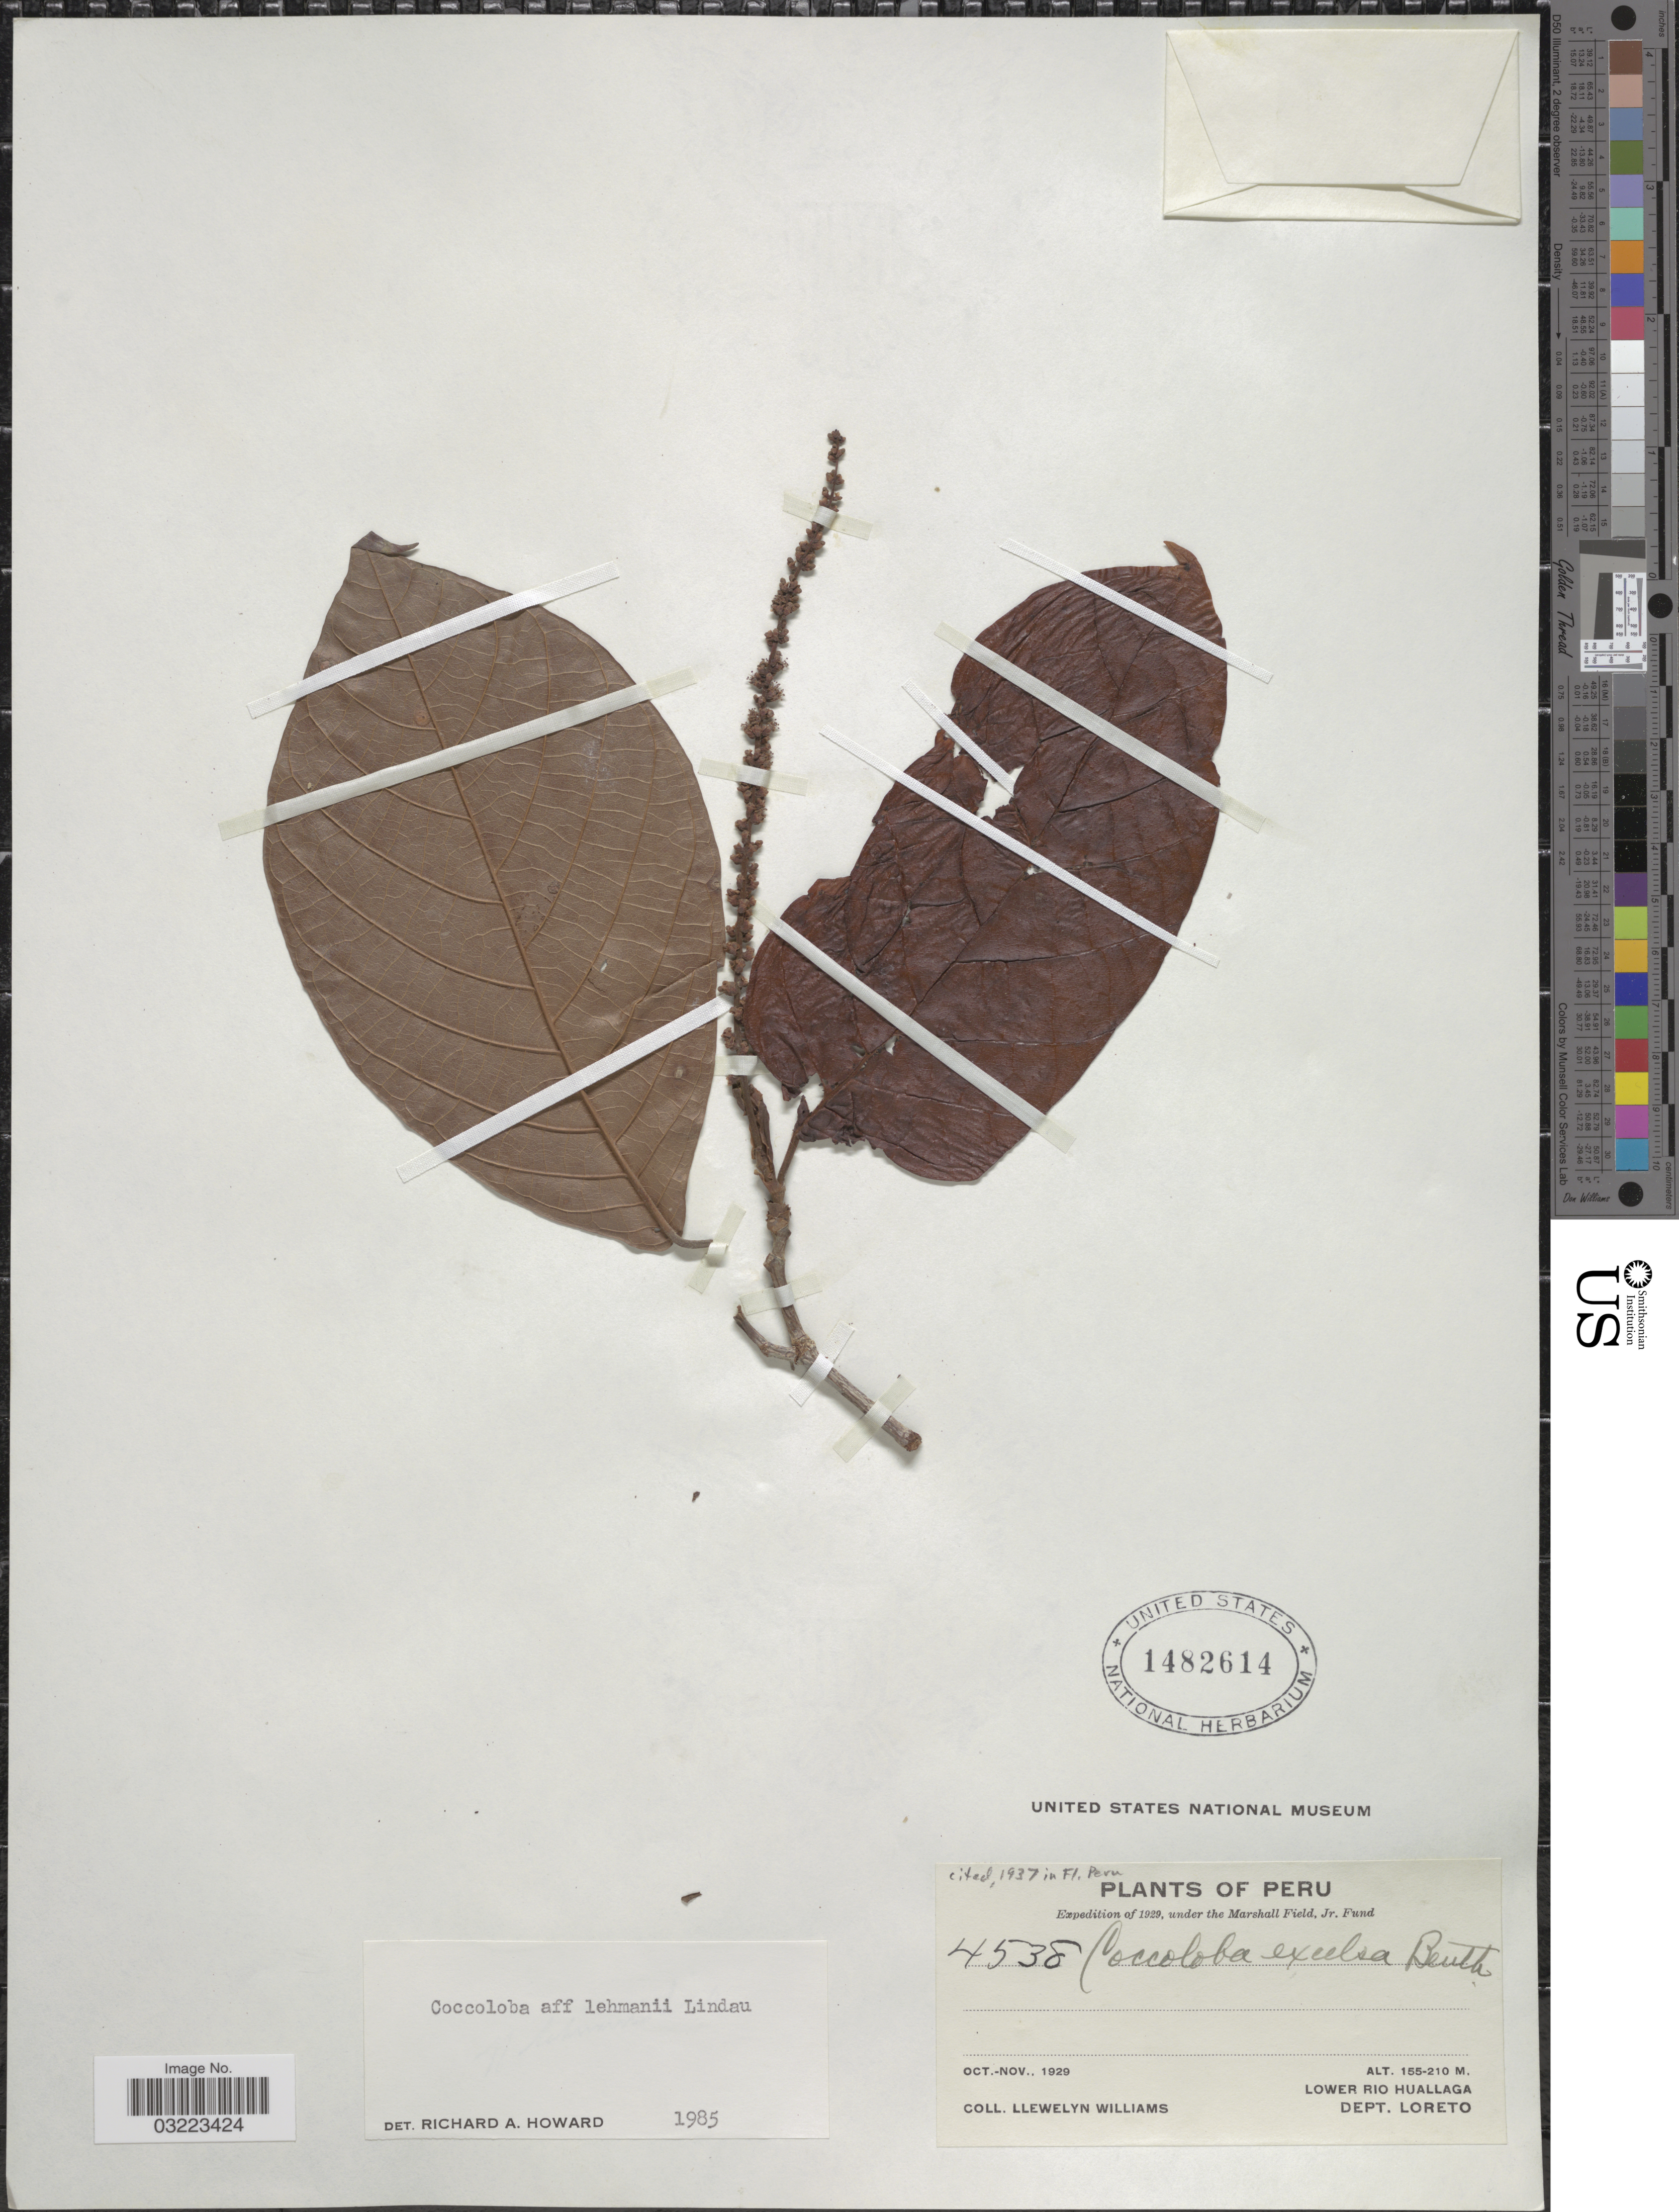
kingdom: Plantae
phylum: Tracheophyta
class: Magnoliopsida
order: Caryophyllales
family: Polygonaceae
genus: Coccoloba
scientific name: Coccoloba lehmannii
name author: Lindau ex Hieron.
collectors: Ll. Williams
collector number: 4538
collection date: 1929-10/1929-11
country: Peru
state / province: Loreto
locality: Lower Rio Huallaga. Dept. Loreto.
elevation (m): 155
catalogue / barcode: US 1482614